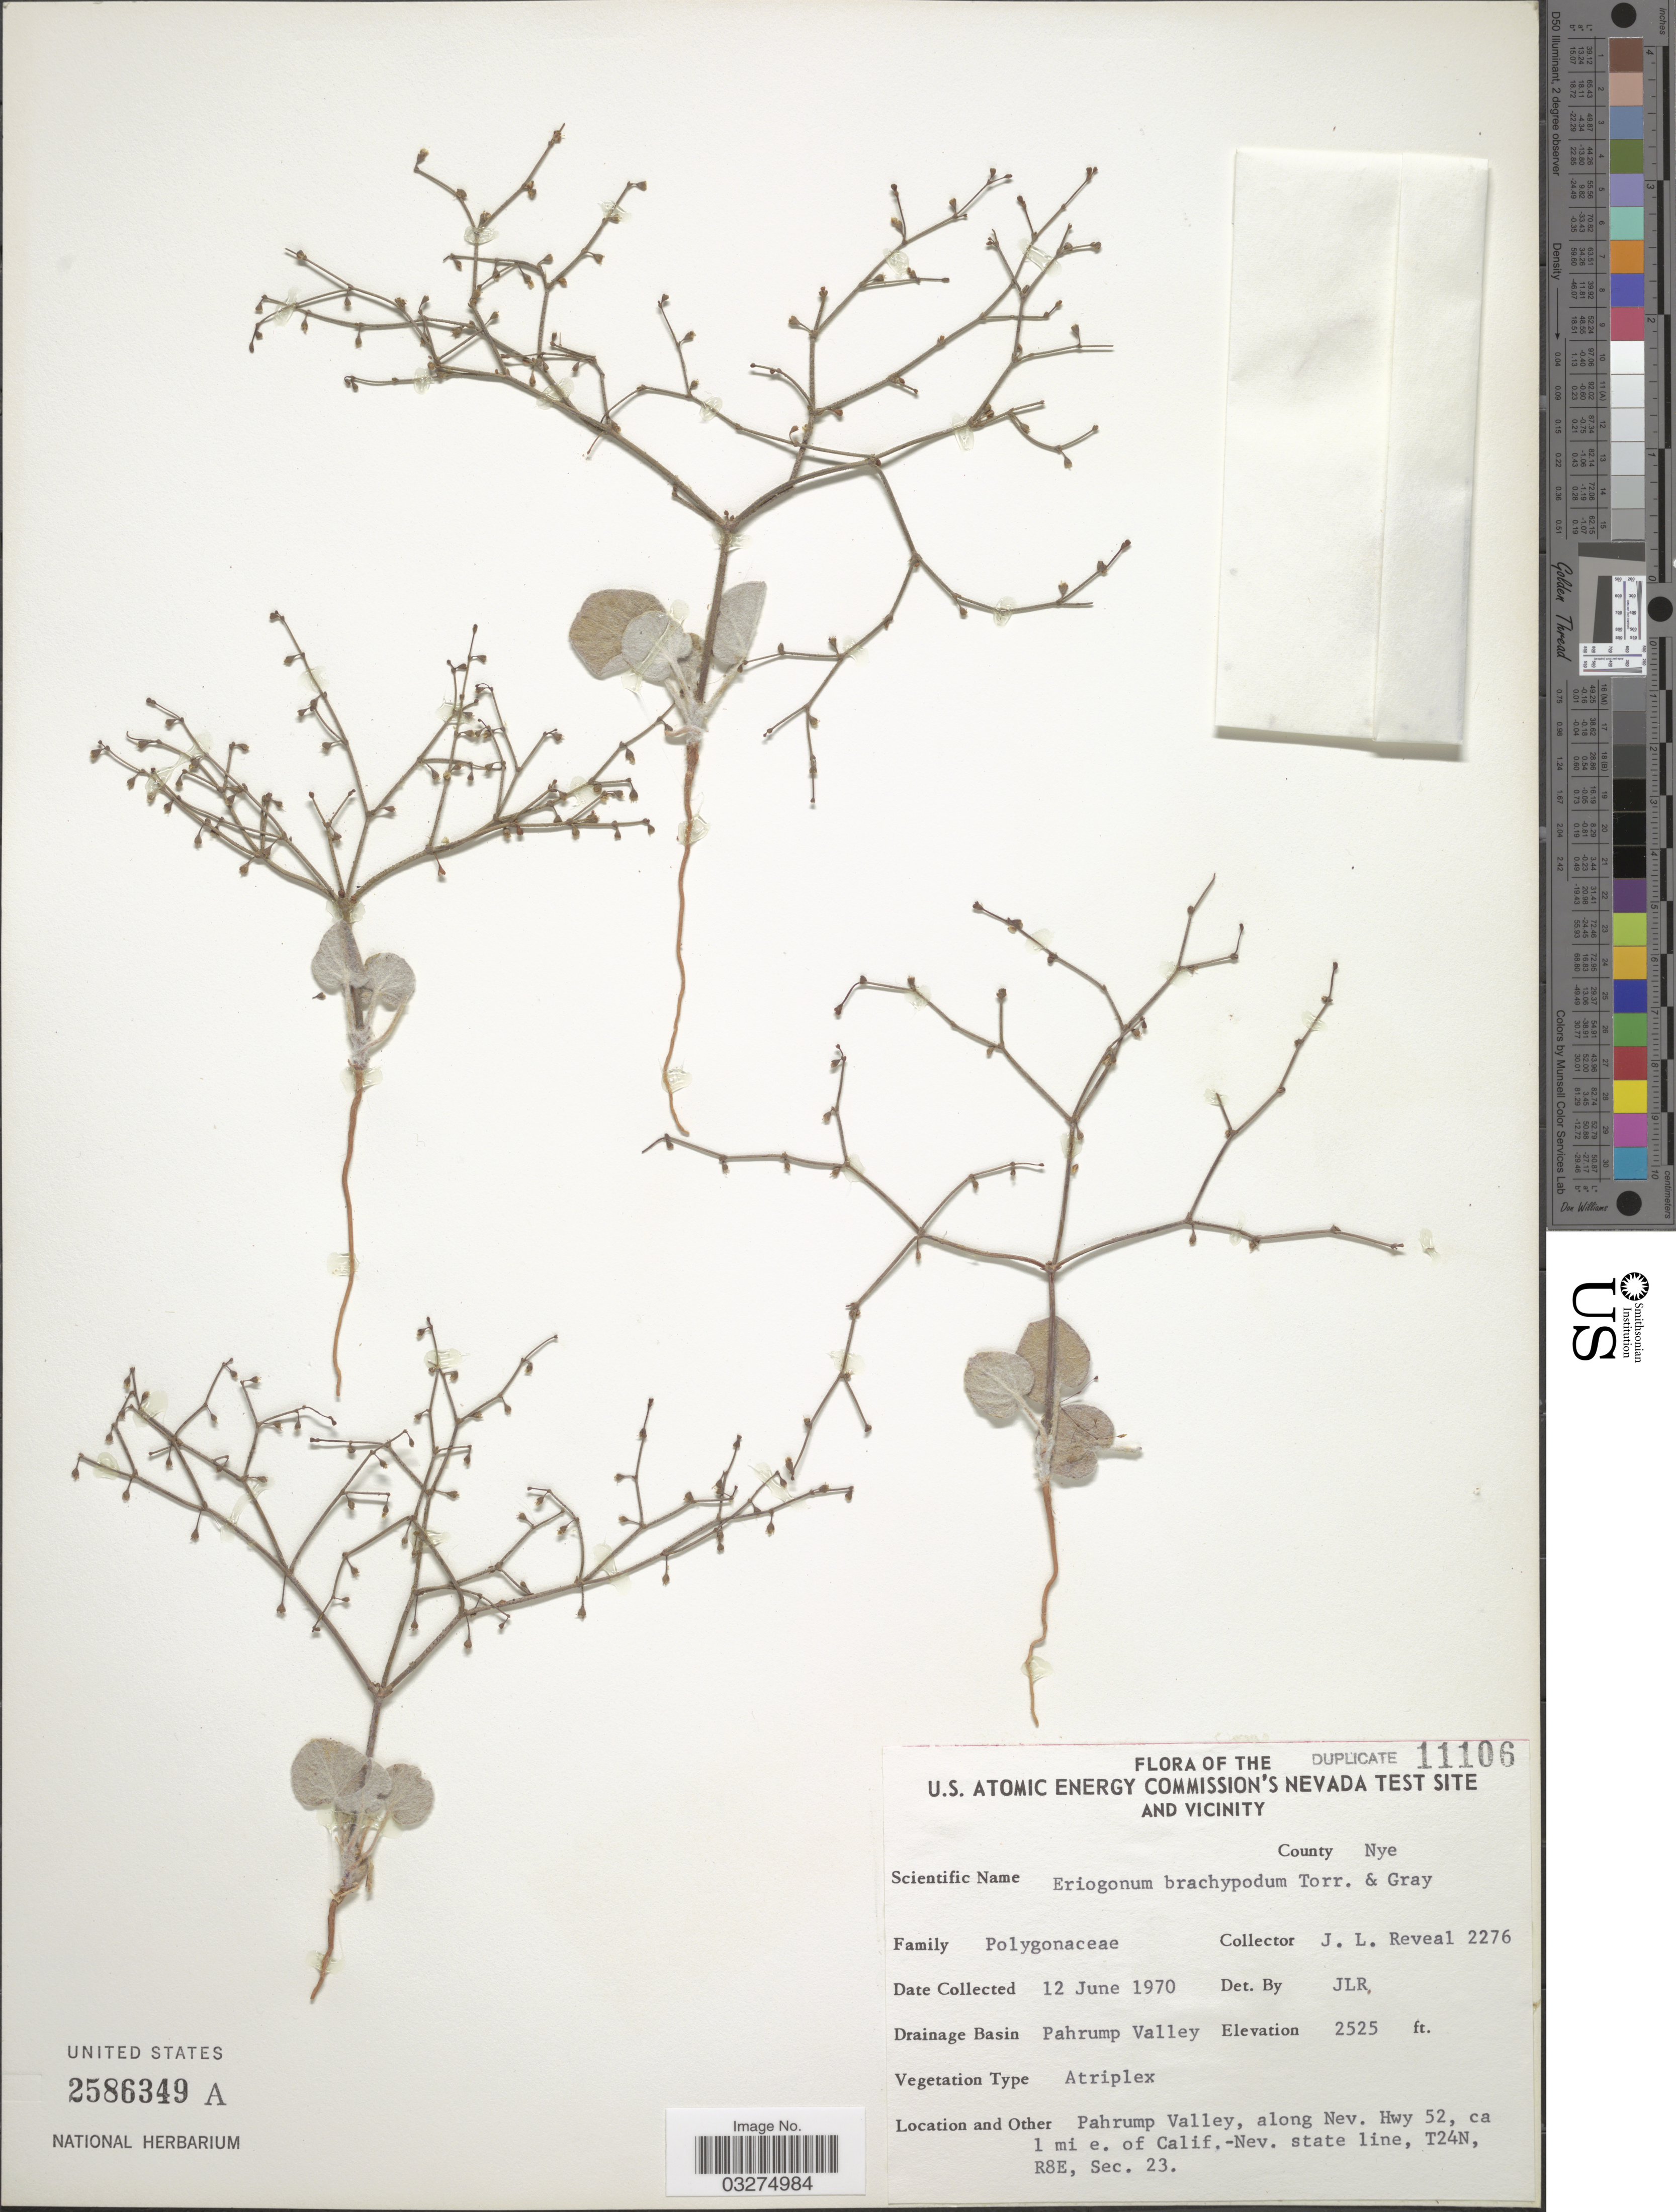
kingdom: Plantae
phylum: Tracheophyta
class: Magnoliopsida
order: Caryophyllales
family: Polygonaceae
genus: Eriogonum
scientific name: Eriogonum brachypodum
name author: Torr. & A. Gray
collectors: J. L. Reveal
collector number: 2276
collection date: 1970-06-12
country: United States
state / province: Nevada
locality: U. S. Atomic Energy Commission's Nevada Test Site and Vicinity. County Nye. Drainage Basin Pahrump Valley. Pahrump Valley, along Nev. Hwy 52, ca 1 mi e. of Calif.-Nev. state line, T24N, R8E, Sec. 23.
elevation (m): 770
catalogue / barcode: US 2586349A